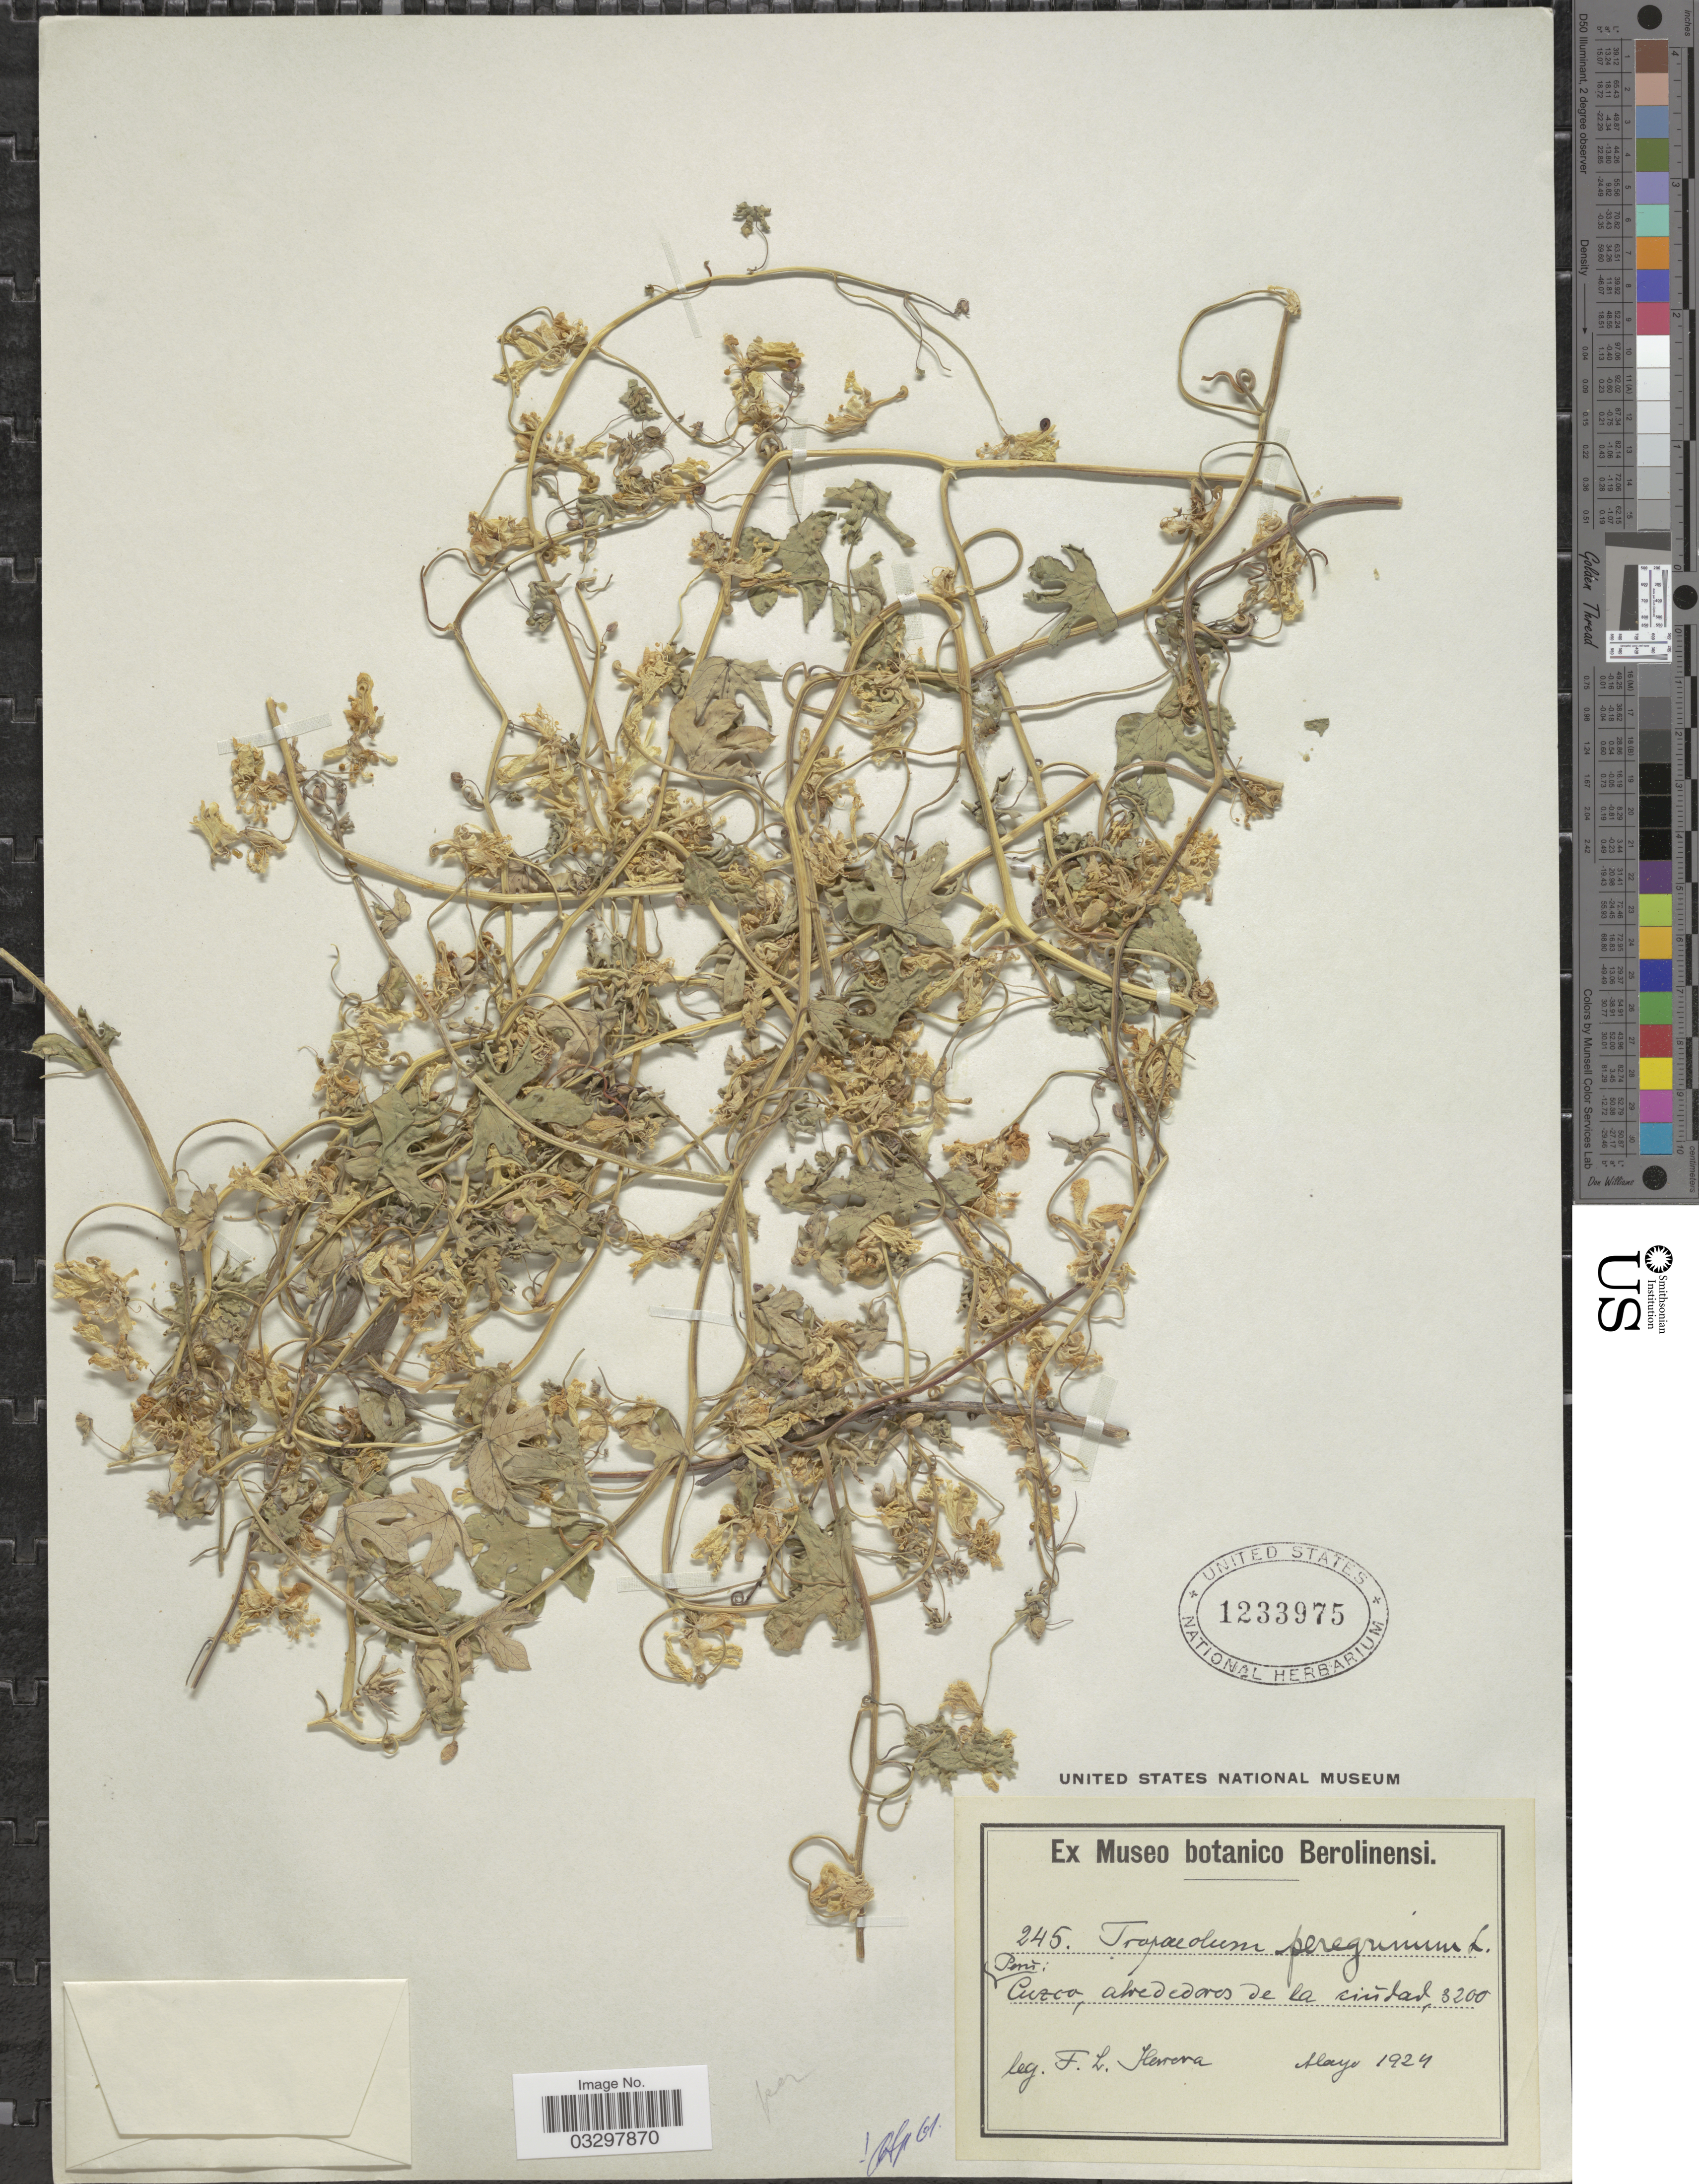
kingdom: Plantae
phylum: Tracheophyta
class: Magnoliopsida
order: Brassicales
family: Tropaeolaceae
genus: Tropaeolum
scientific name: Tropaeolum peregrinum var. peregrinum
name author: L.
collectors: F. L. Herrera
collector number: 245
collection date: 1924-05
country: Peru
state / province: Cusco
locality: Cuzco, alrededores de la Ciudad.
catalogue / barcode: US 1233975